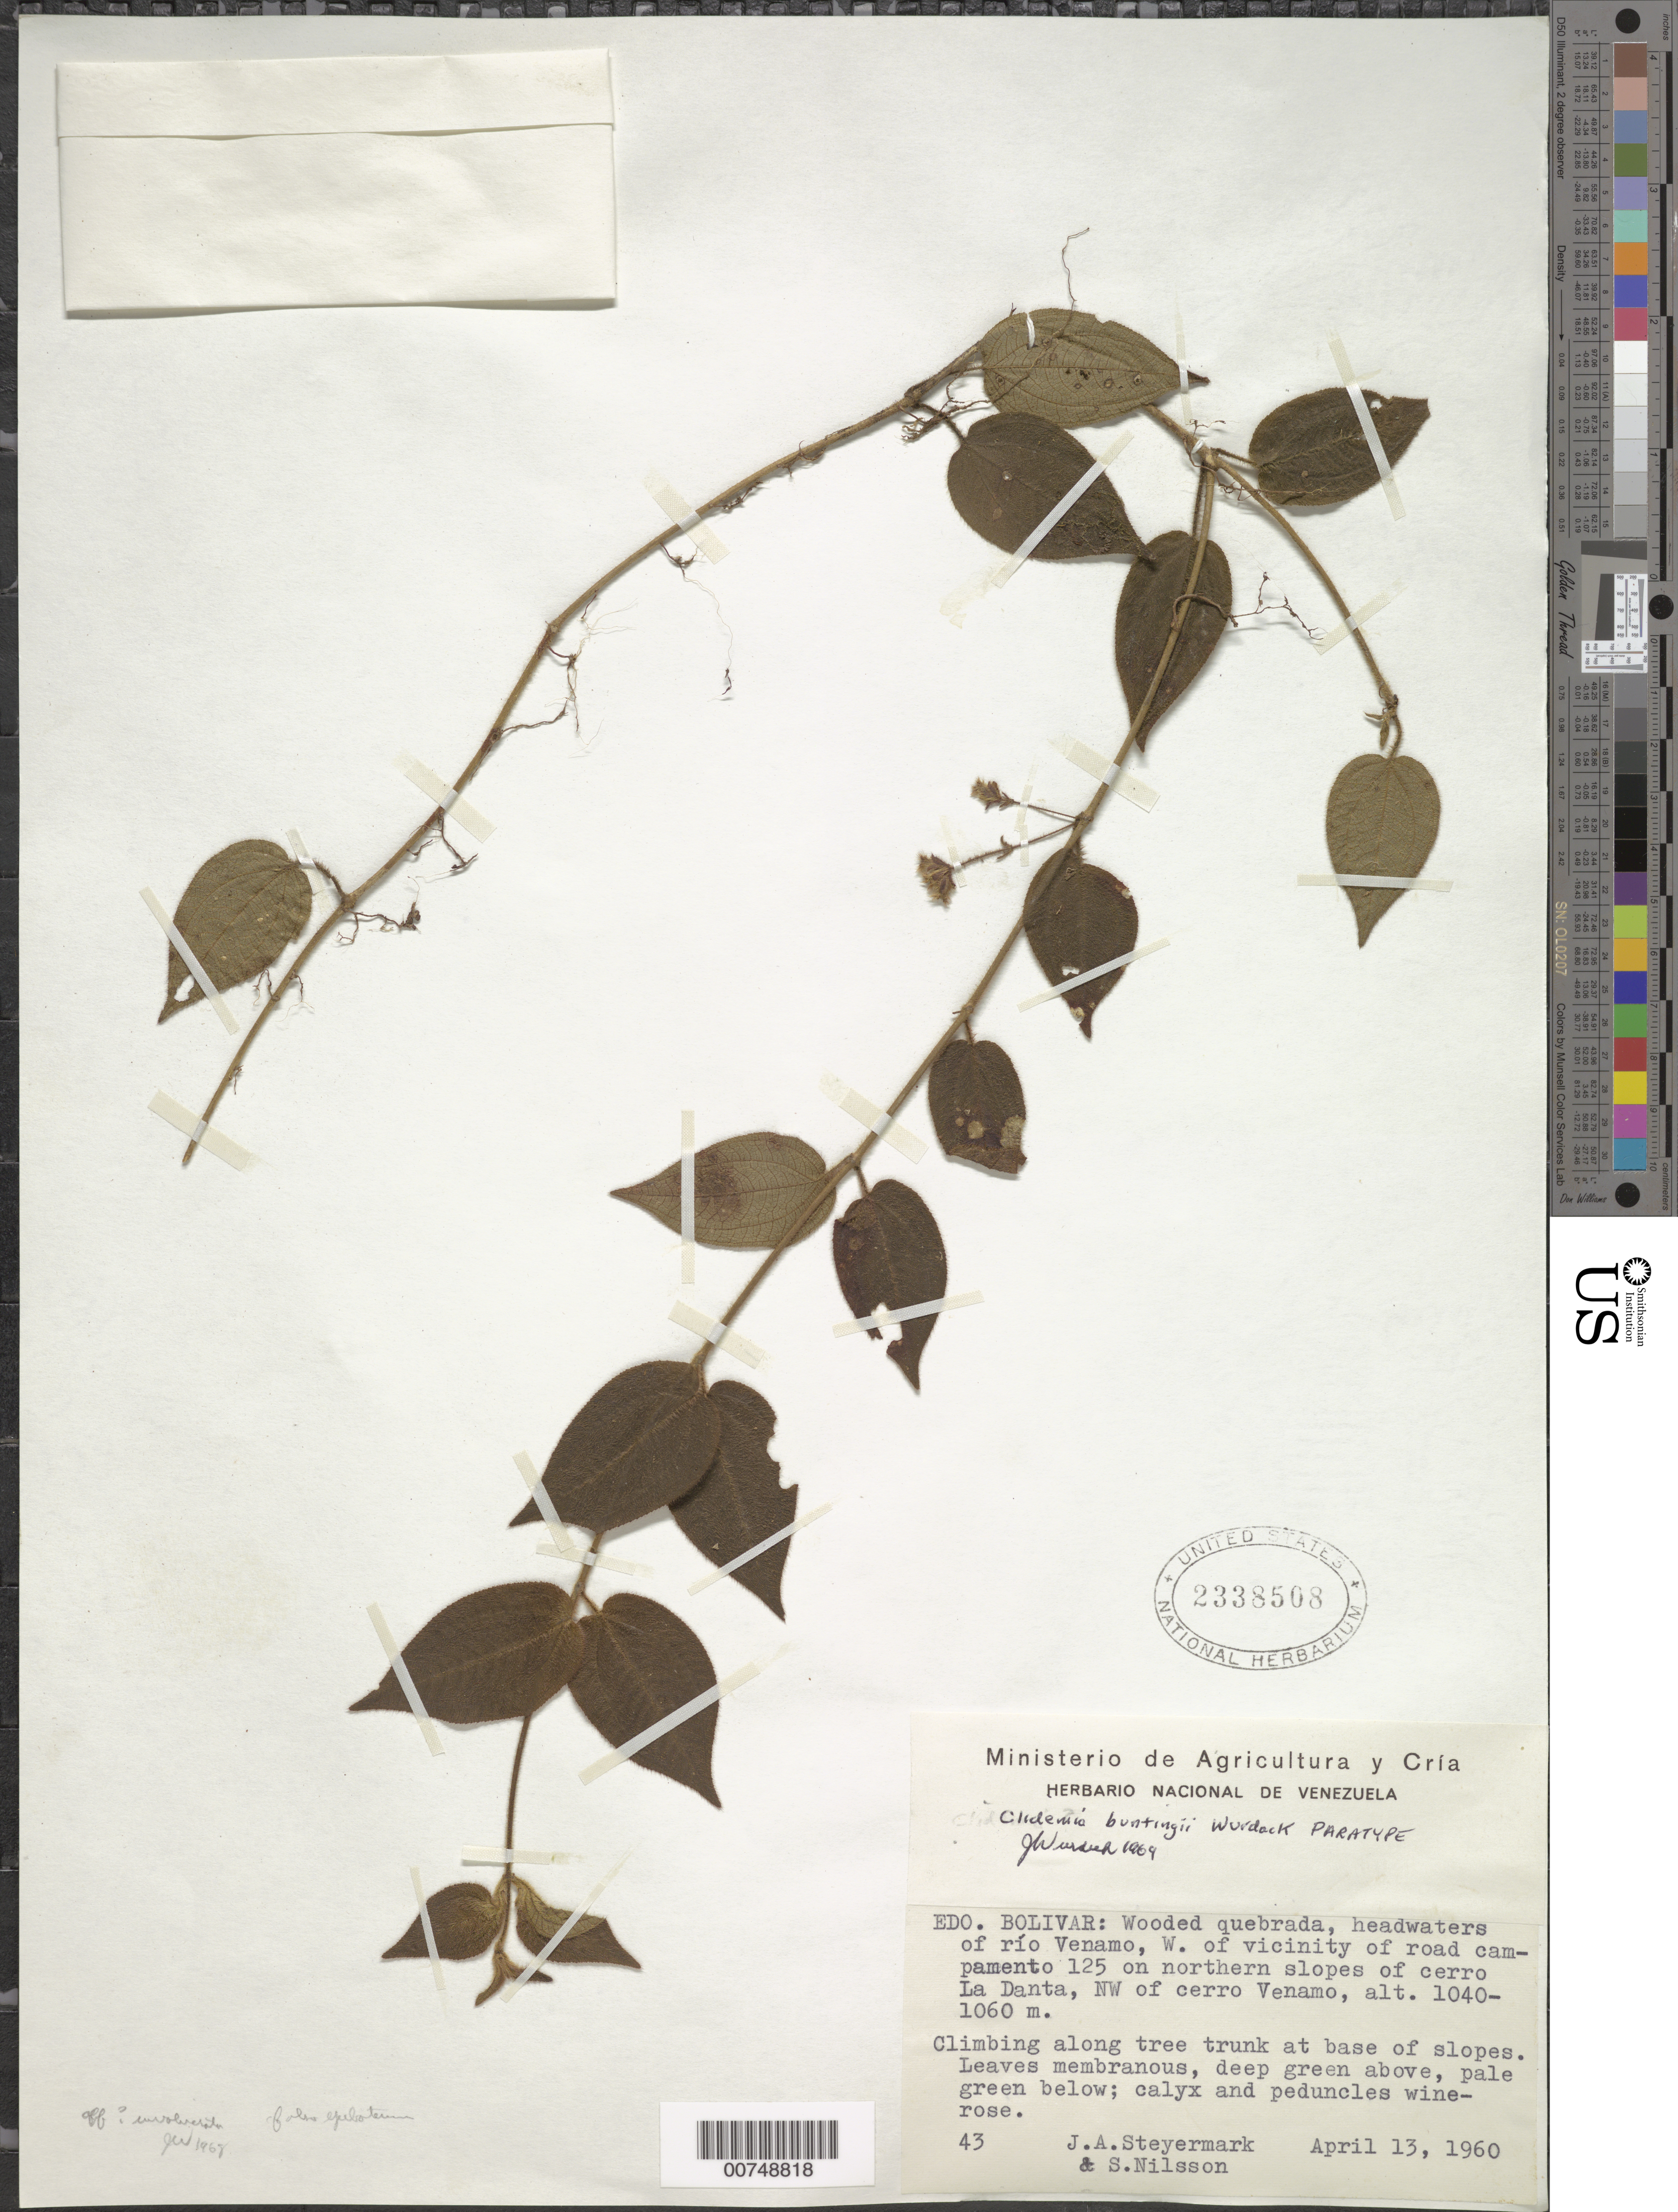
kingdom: Plantae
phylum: Tracheophyta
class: Magnoliopsida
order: Myrtales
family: Melastomataceae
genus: Clidemia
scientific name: Clidemia buntingii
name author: Wurdack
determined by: Wurdack, John J., (US), US (UNITED STATES)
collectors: J. Steyermark & S. Nilsson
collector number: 60 43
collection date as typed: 13-Apr-60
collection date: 1960-04-13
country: Venezuela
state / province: Bolívar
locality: Río Venamo headwaters, W of vic of road campamento 125, on northern slopes of Cerro La Danta, NW of cerro Venamo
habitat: Climbing along tree trunk at base of slopes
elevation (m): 1040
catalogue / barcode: US 2338508